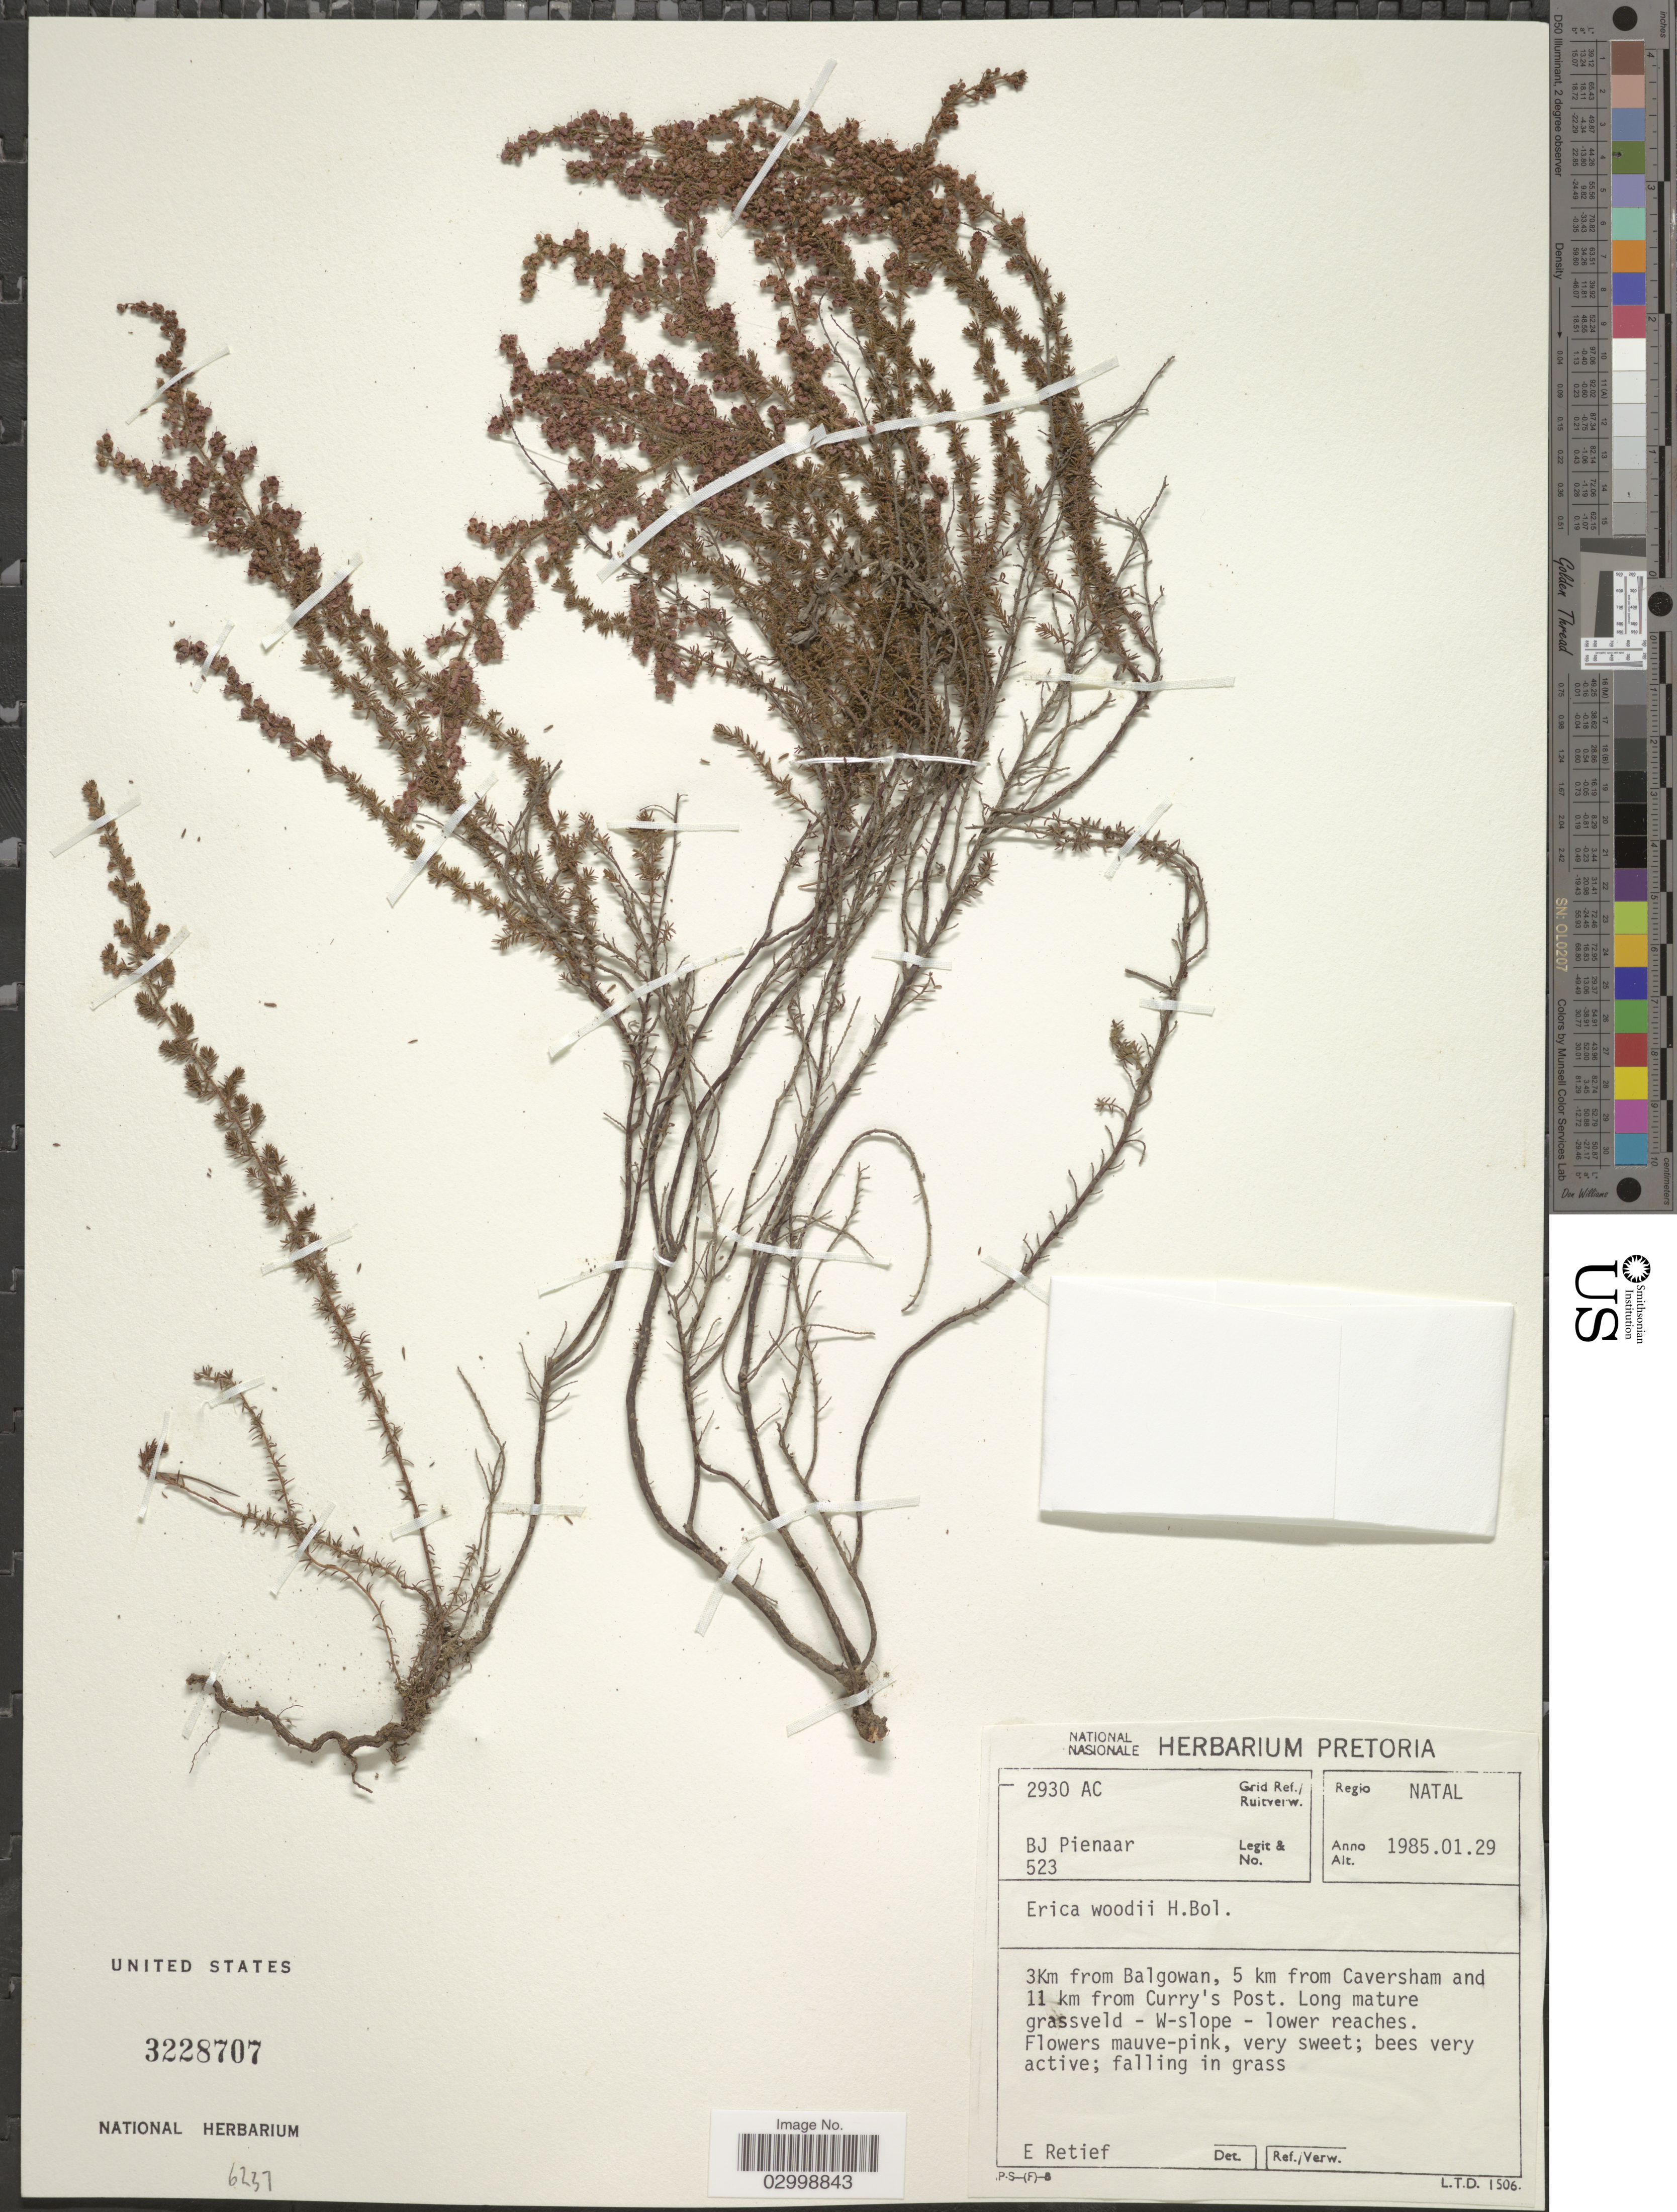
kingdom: Plantae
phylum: Tracheophyta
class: Magnoliopsida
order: Ericales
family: Ericaceae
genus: Erica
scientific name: Erica woodii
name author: Bolus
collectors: B. Pienaar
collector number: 523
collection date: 1985-01-29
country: South Africa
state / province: KwaZulu-Natal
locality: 2930 AC Grid Ref., Regio Natal, 3Km from Balgowan, 5 km from Caversham and 11 km from Curry's Post.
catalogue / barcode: US 3228707